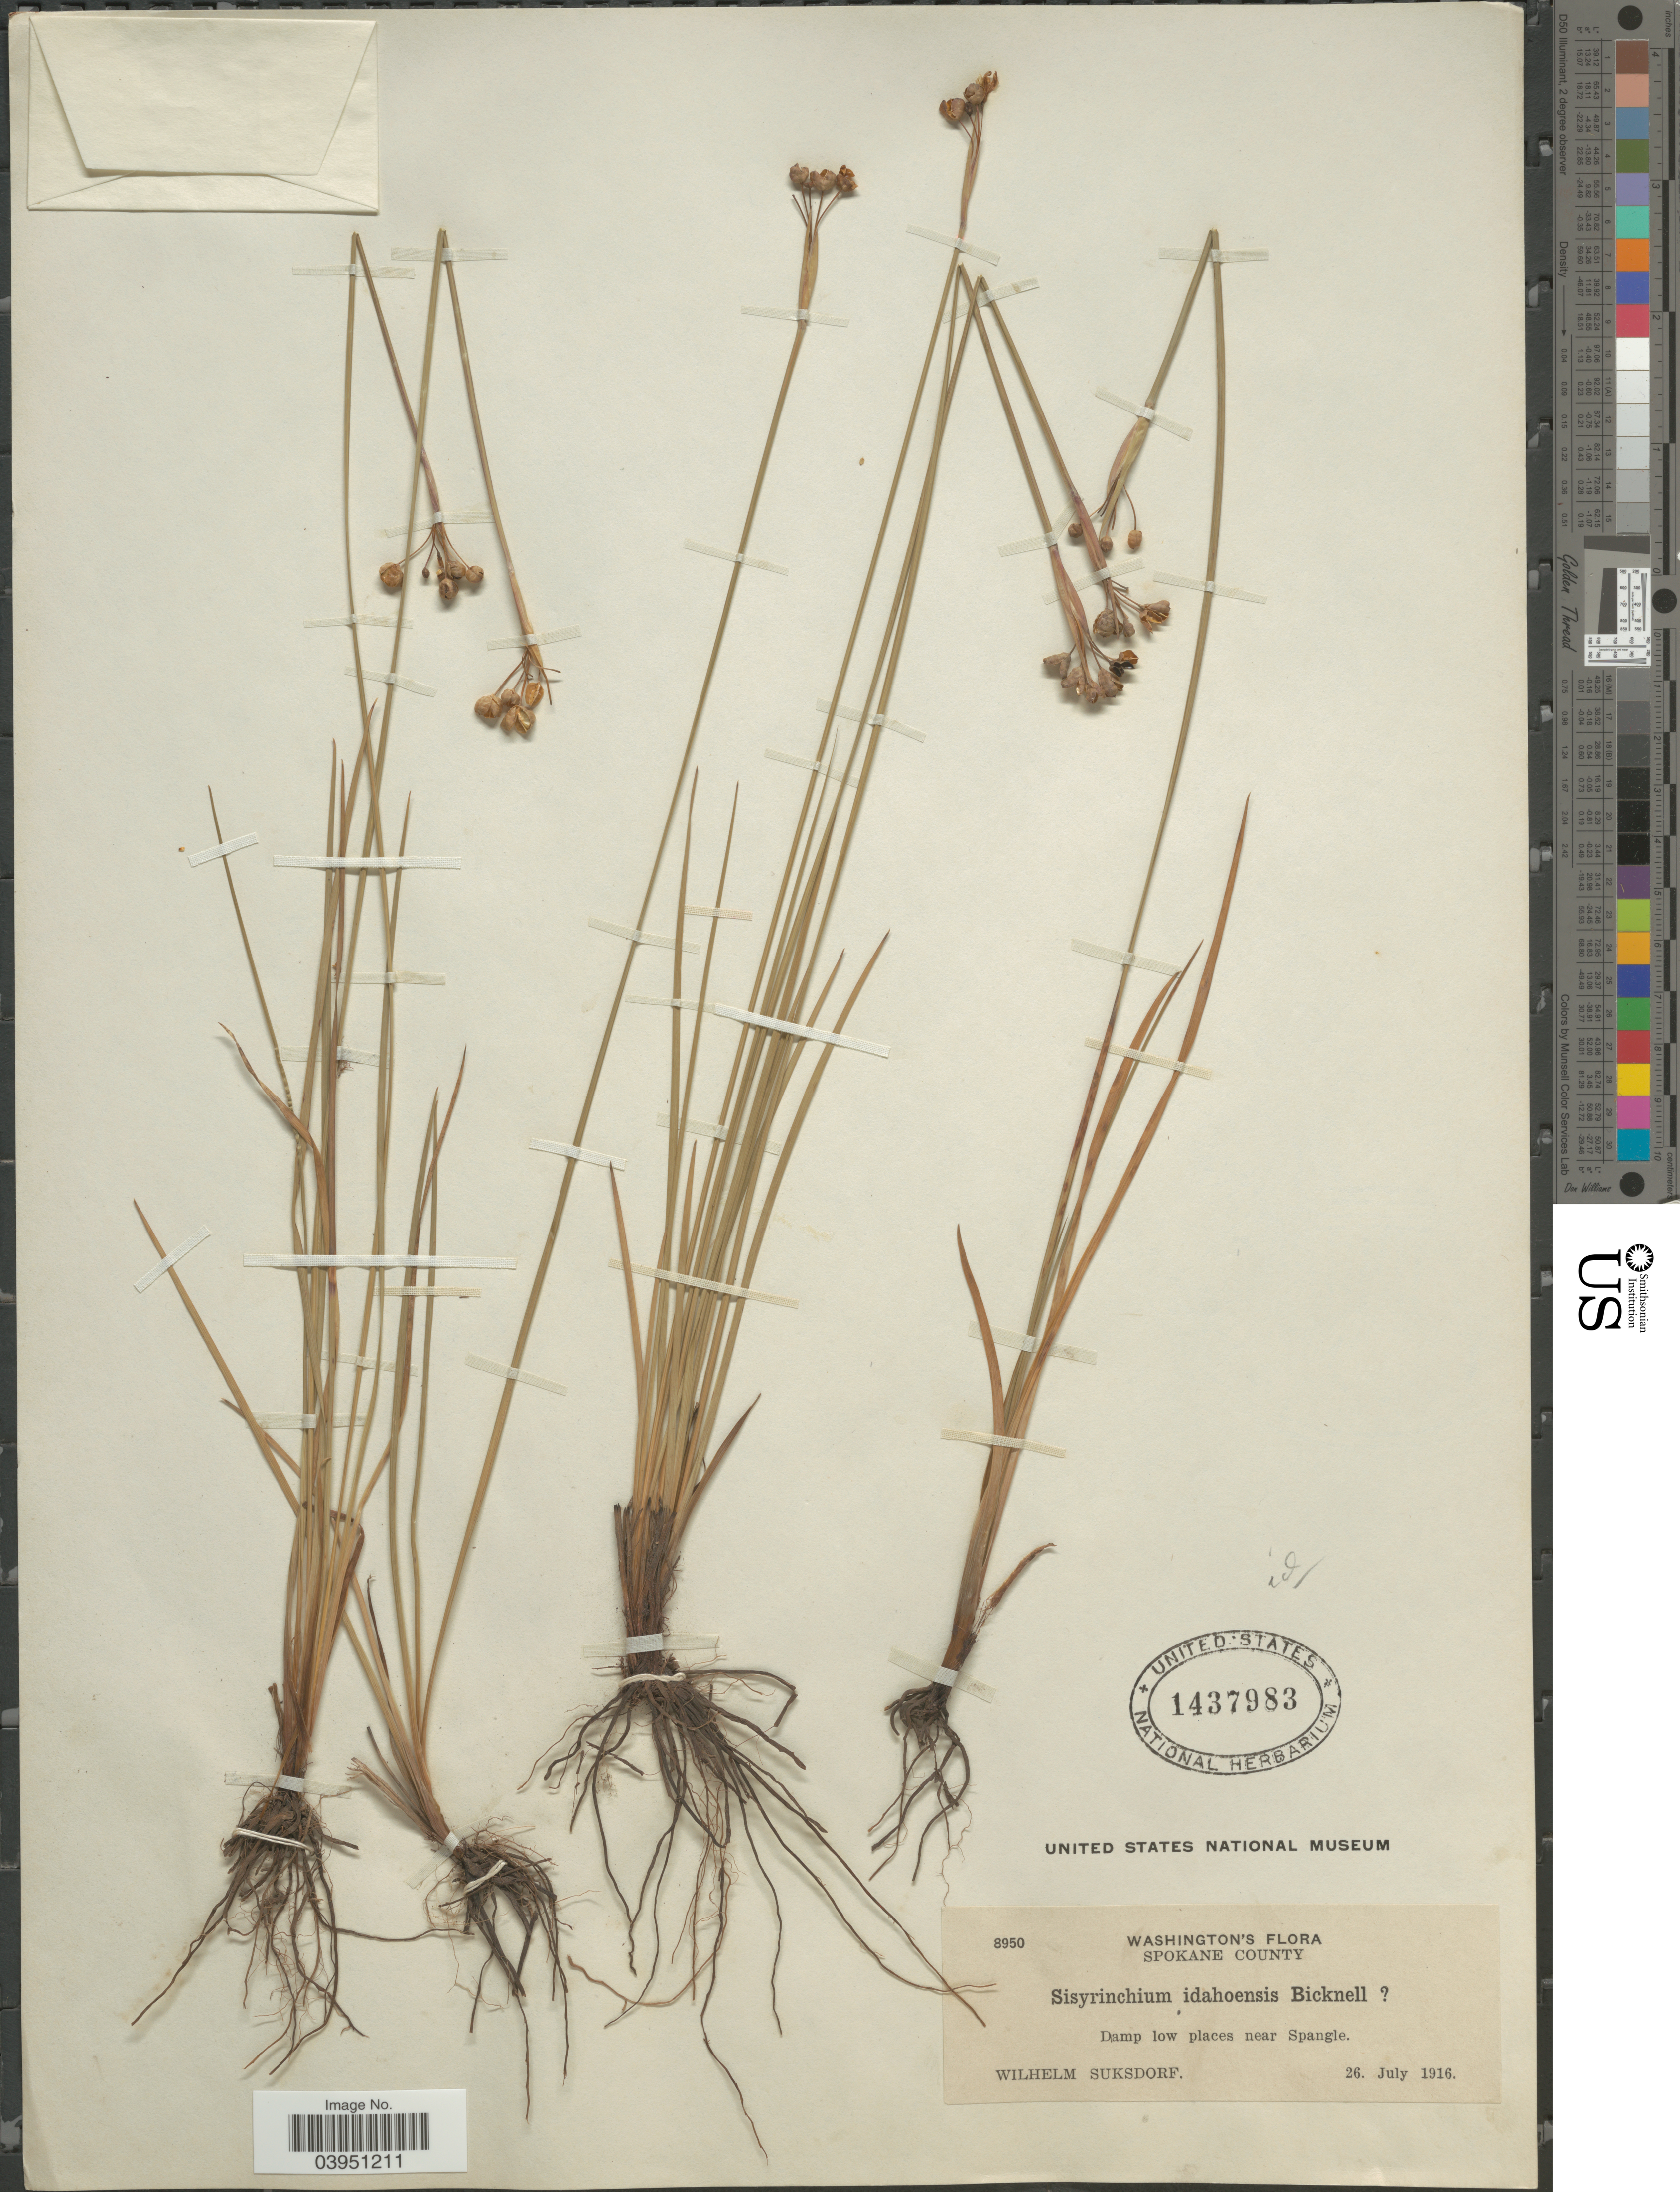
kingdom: Plantae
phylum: Tracheophyta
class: Liliopsida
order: Asparagales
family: Iridaceae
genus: Sisyrinchium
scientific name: Sisyrinchium idahoense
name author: E.P. Bicknell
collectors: W. N. Suksdorf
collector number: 8950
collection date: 1916-07-26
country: United States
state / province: Washington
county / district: Spokane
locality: Spokane County. Damp low places near Spangle.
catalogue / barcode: US 1437983